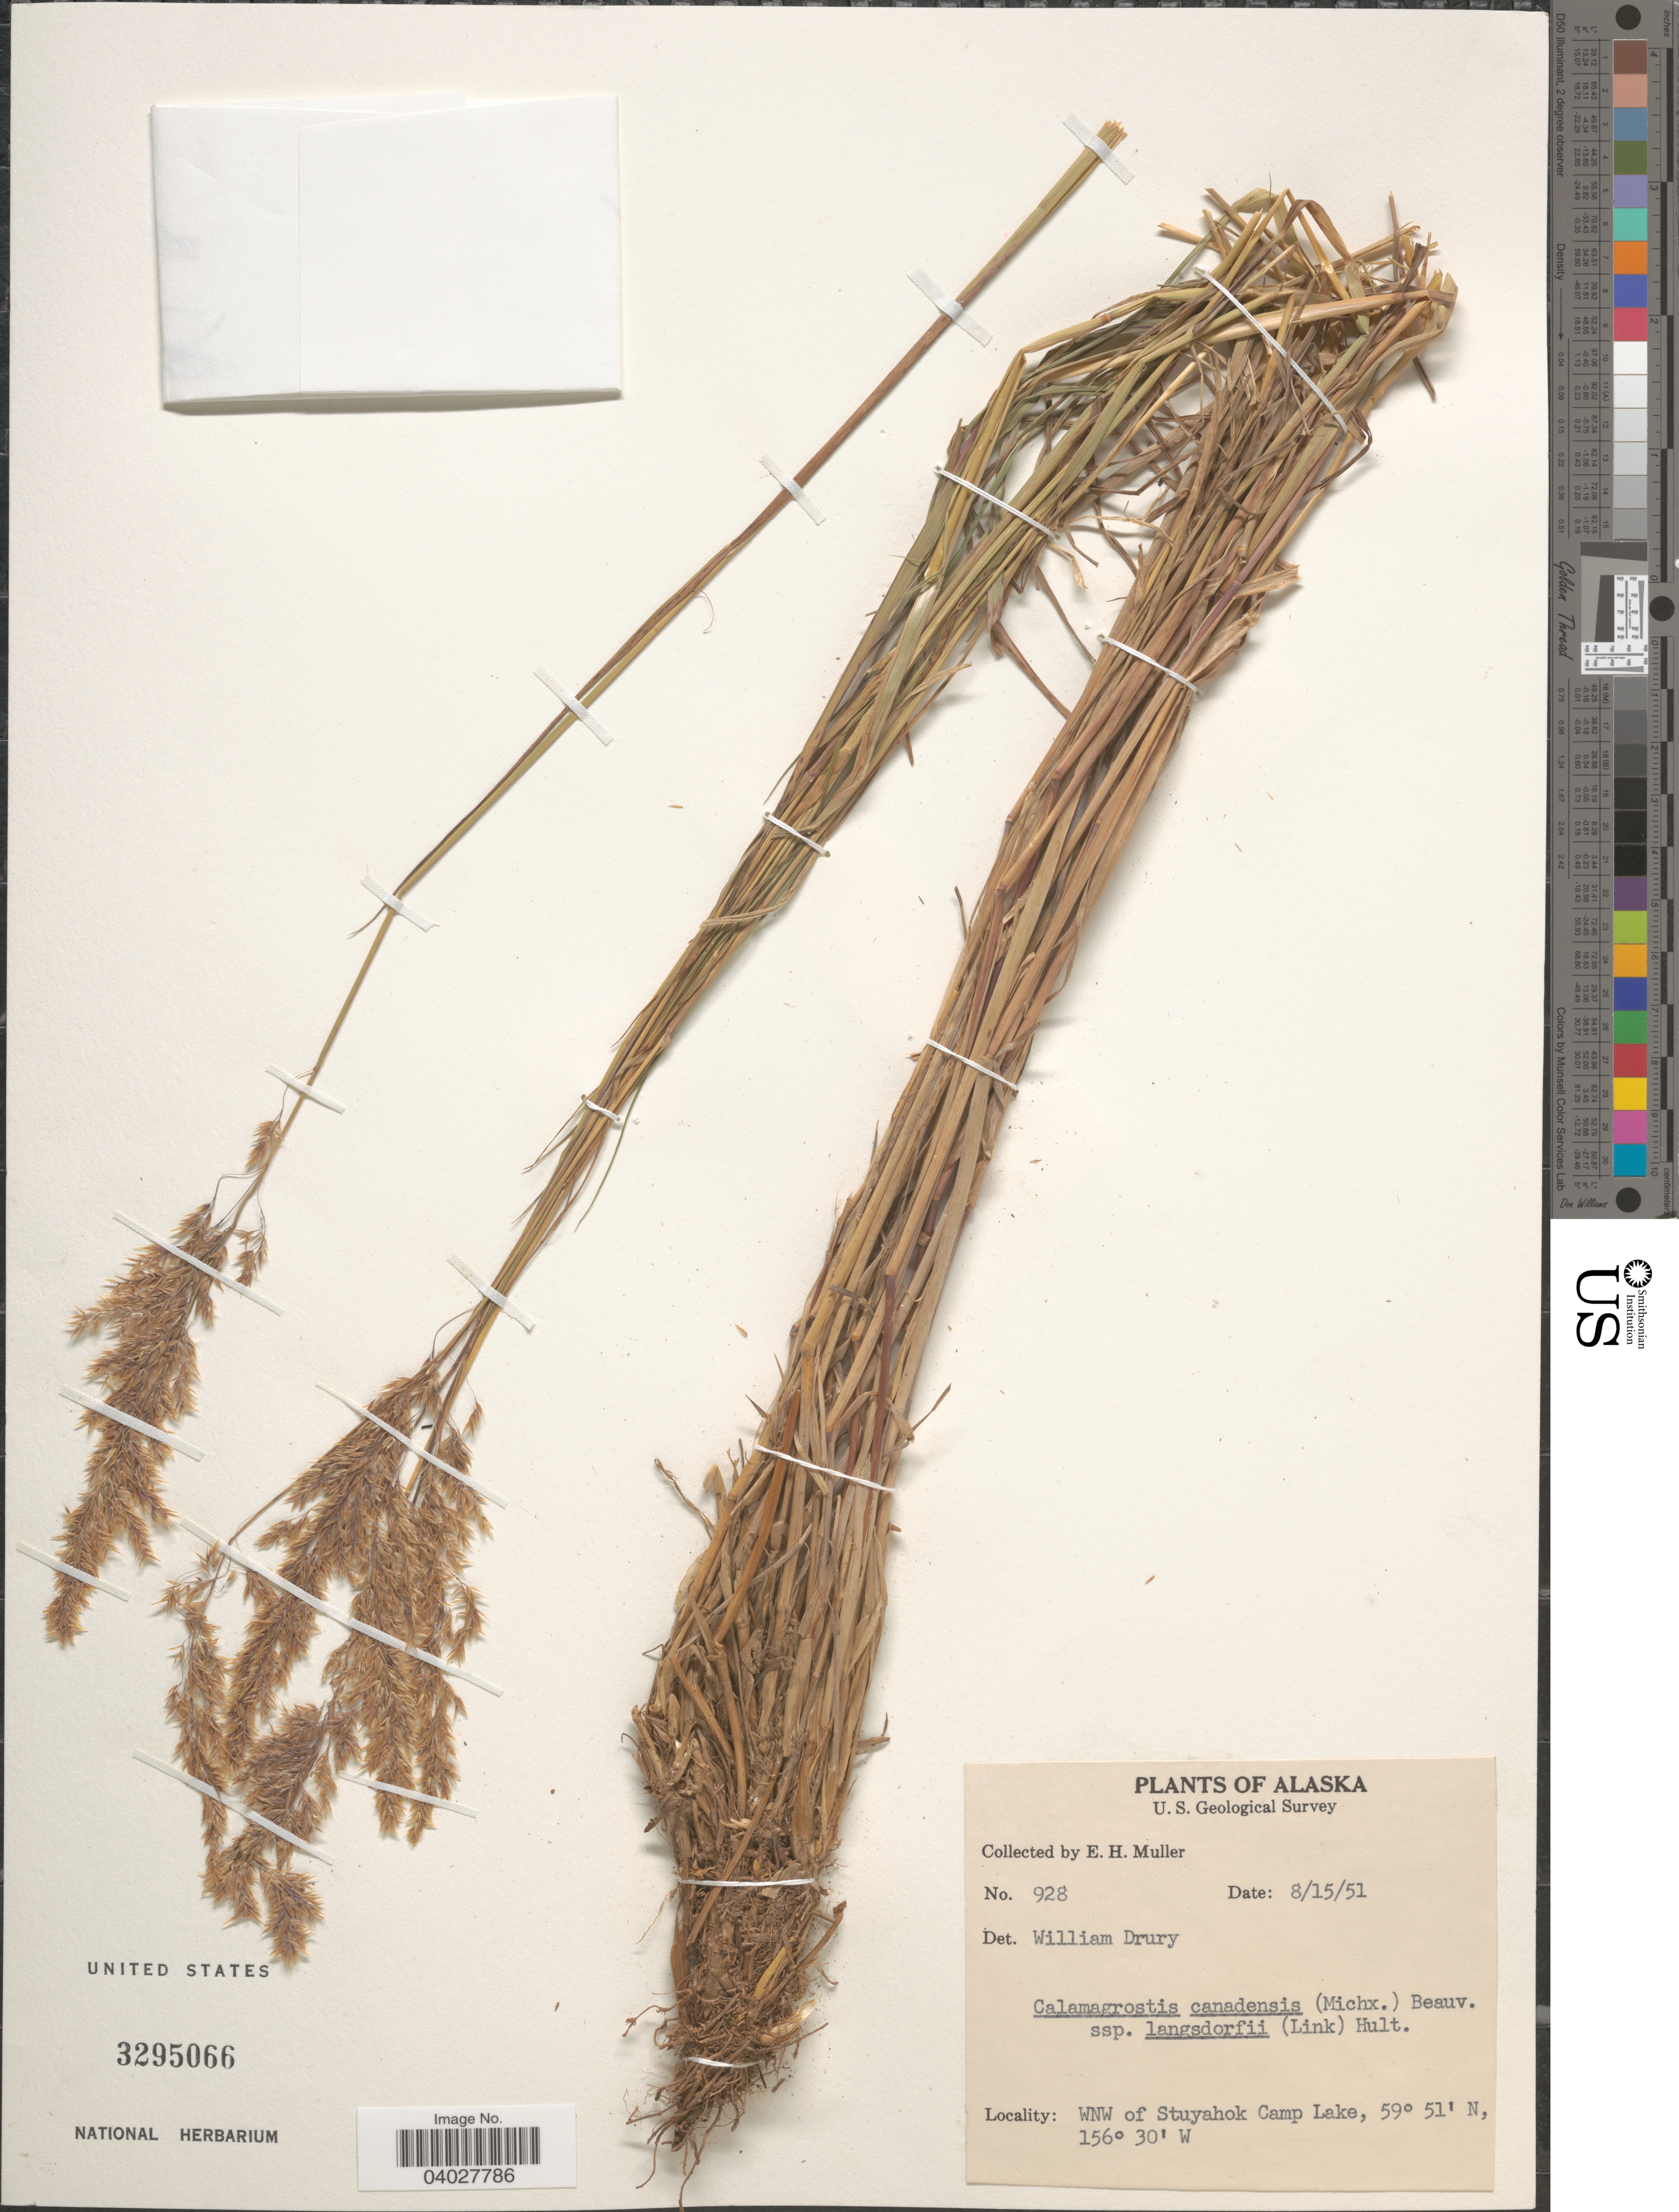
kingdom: Plantae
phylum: Tracheophyta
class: Liliopsida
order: Poales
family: Poaceae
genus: Calamagrostis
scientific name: Calamagrostis canadensis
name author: (Michx.) P. Beauv.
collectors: E. H. Muller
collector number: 928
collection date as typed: Transcribed d/m/y: 15/8/51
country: United States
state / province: Alaska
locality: WNW of Stuyahok Camp Lake.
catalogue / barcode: US 3295066